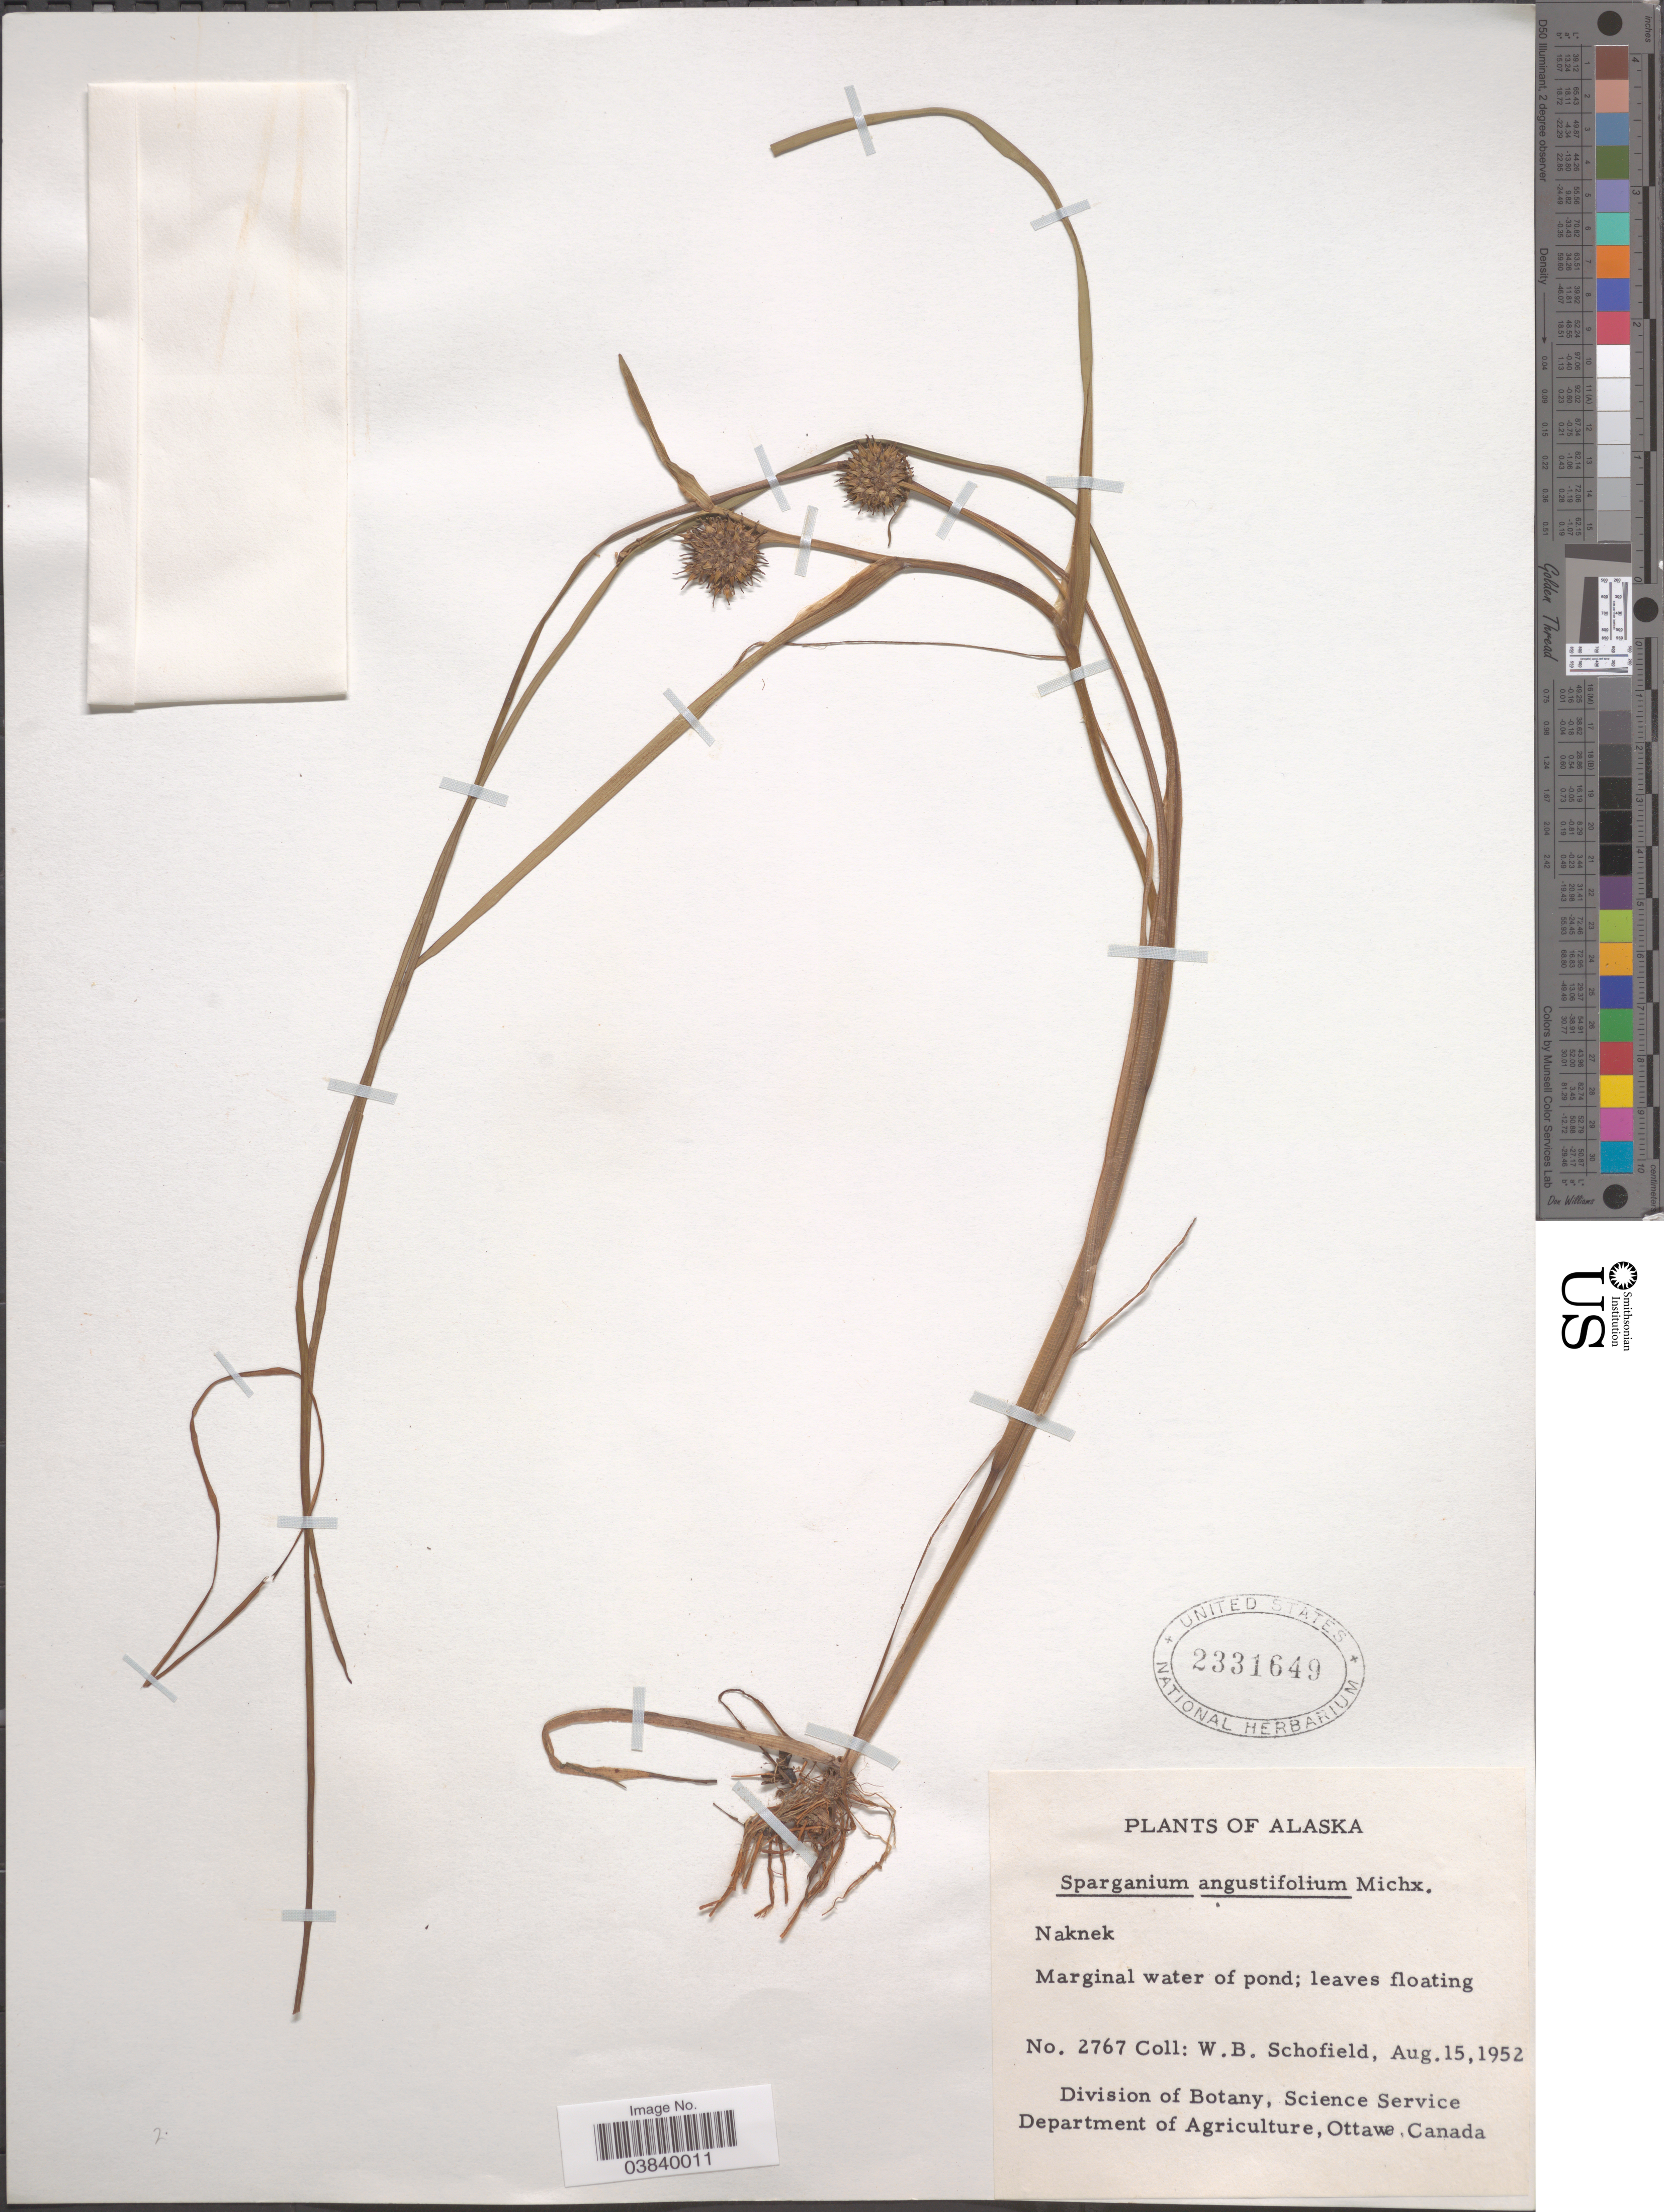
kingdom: Plantae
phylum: Tracheophyta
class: Liliopsida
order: Poales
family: Typhaceae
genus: Sparganium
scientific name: Sparganium angustifolium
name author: Michx.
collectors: W. Schofield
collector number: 2767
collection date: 1952-08-15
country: United States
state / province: Alaska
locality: Naknek. Marginal water of pond.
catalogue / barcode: US 2331649